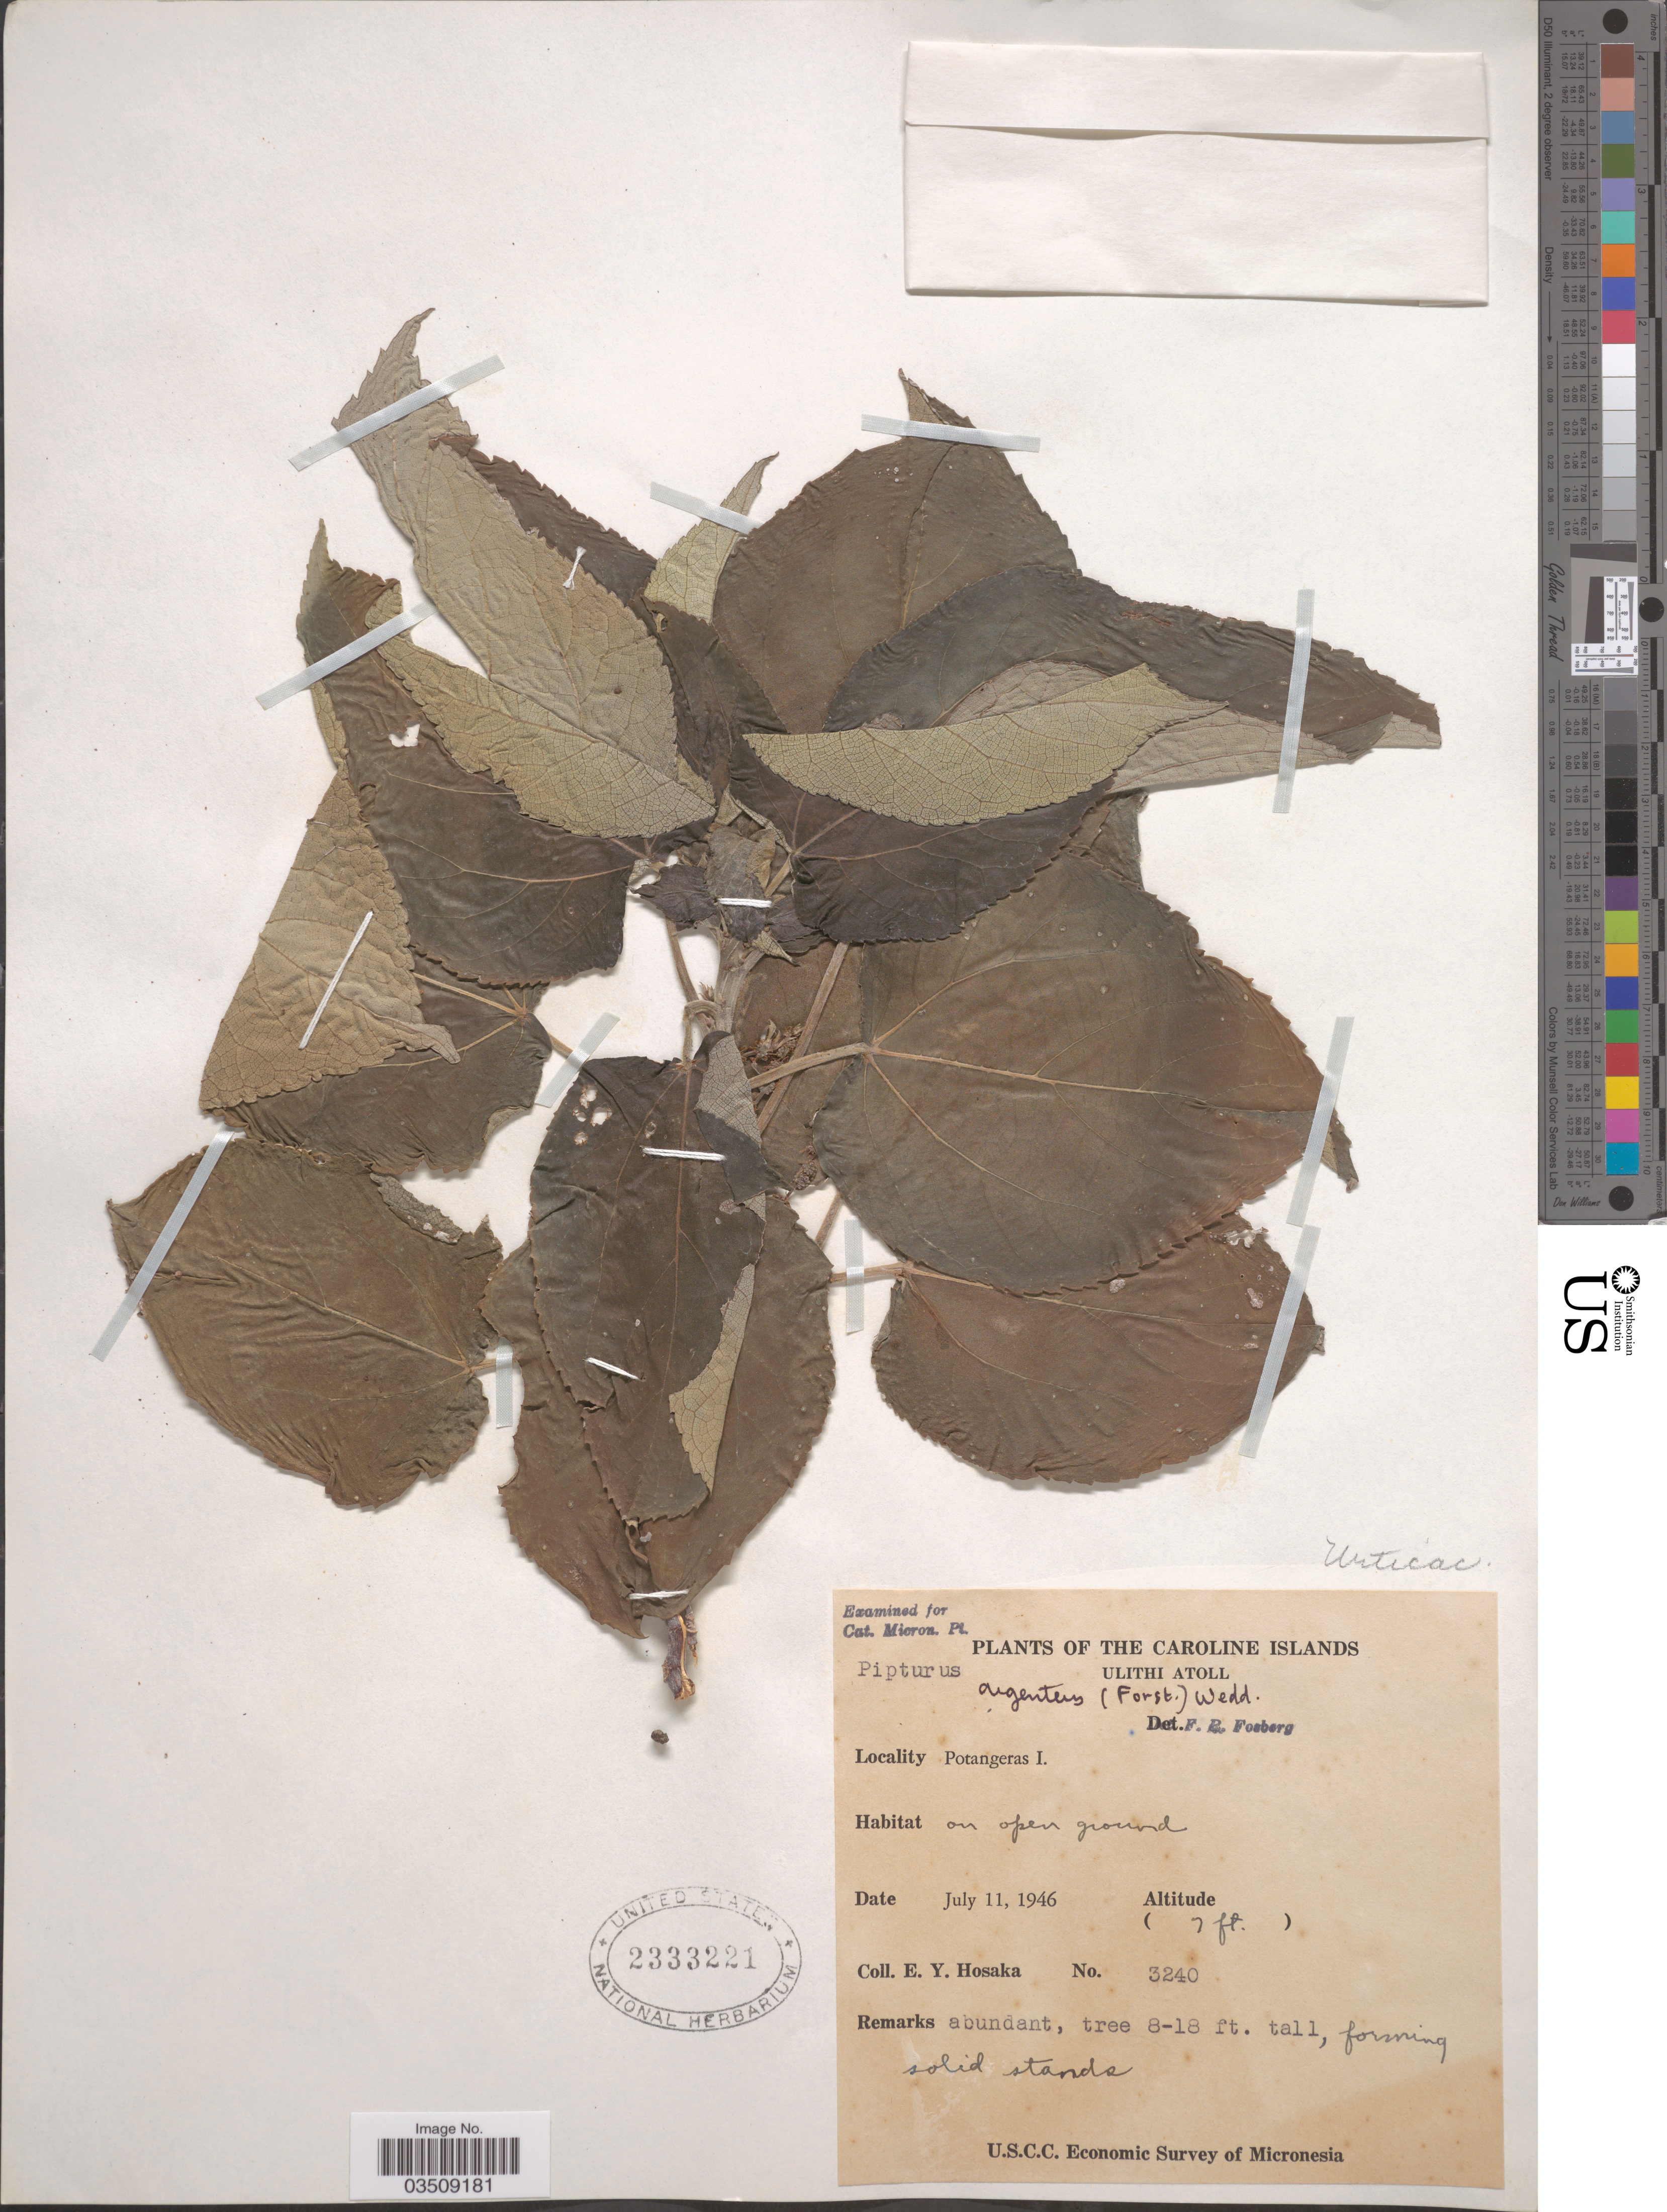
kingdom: Plantae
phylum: Tracheophyta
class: Magnoliopsida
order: Rosales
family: Urticaceae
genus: Pipturus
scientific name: Pipturus argenteus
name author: (G. Forst.) Wedd.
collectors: E. Y. Hosaka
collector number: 3240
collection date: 1946-07-11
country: Micronesia, Federated States of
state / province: Yap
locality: Caroline Islands. Ulithi Atoll. Potangeras I.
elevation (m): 2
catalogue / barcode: US 2333221